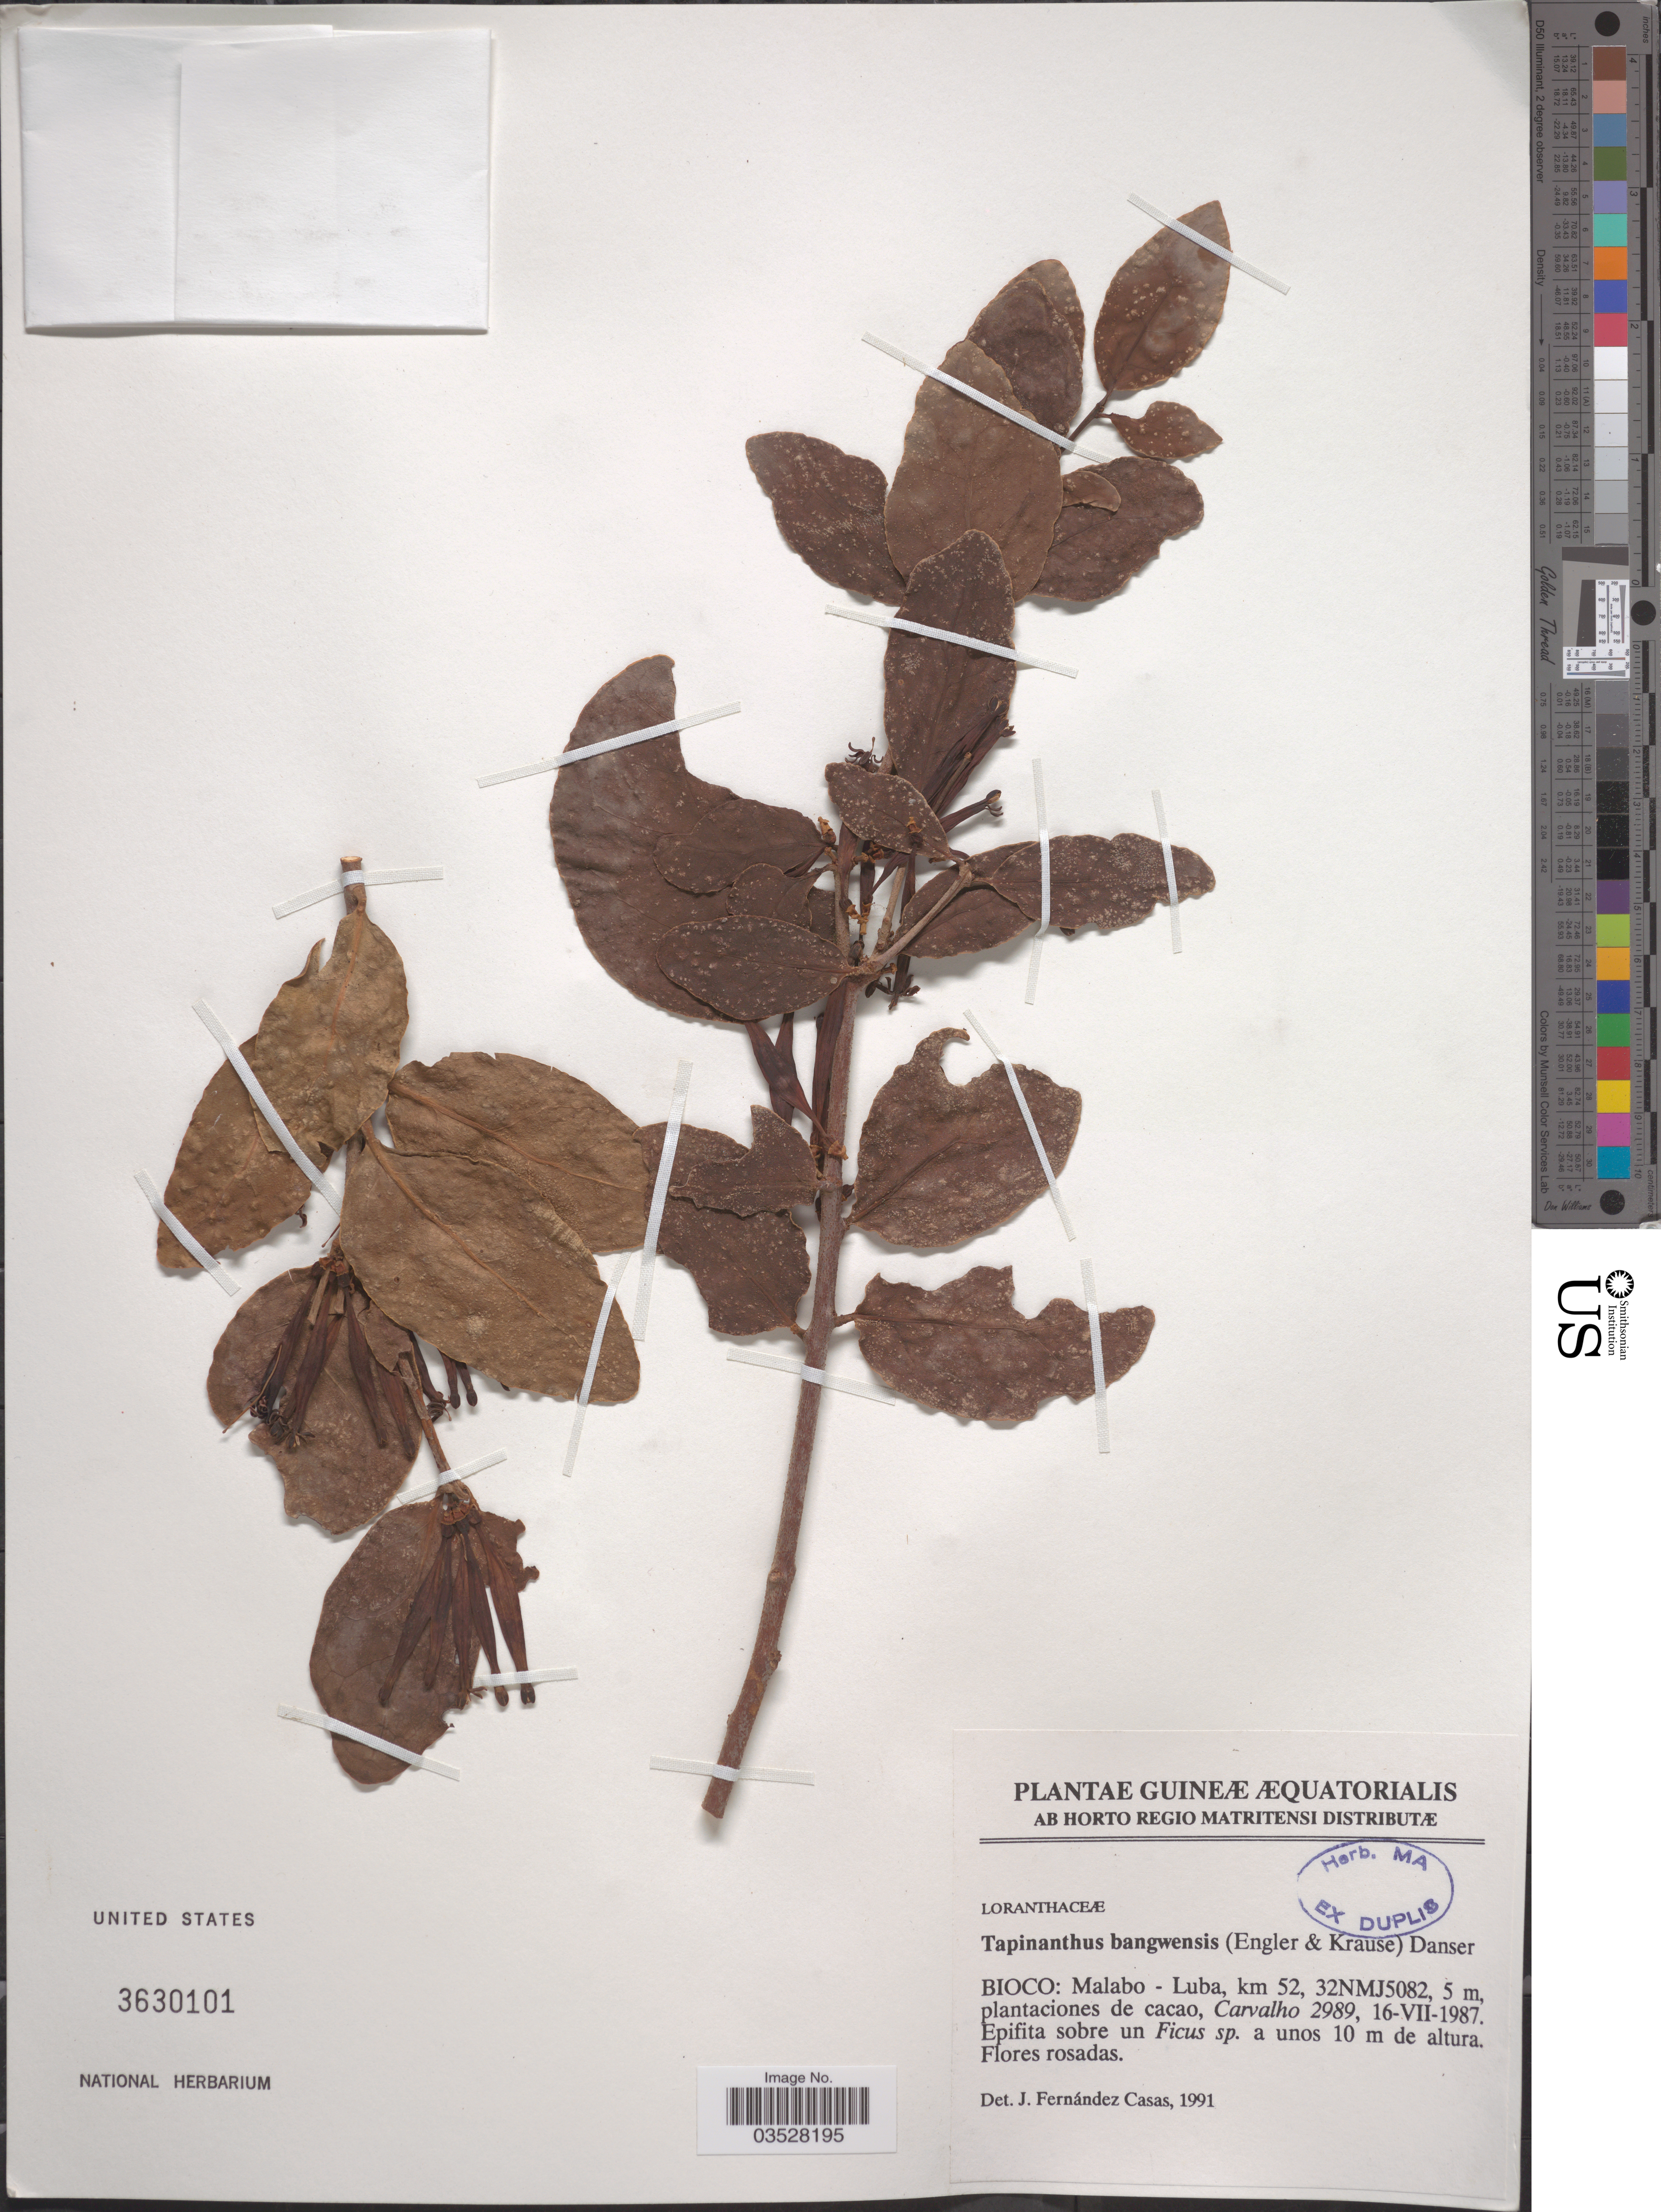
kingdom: Plantae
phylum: Tracheophyta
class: Magnoliopsida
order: Santalales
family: Loranthaceae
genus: Tapinanthus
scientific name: Tapinanthus bangwensis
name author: (Engl. & Krause) Danser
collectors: Carvalho, --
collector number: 2989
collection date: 1987-07-16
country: Equatorial Guinea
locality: Guineæ Æquatorialis. Bioco: Malabo- Luba, km 52, 32NMJ5082.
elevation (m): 5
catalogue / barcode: US 3630101